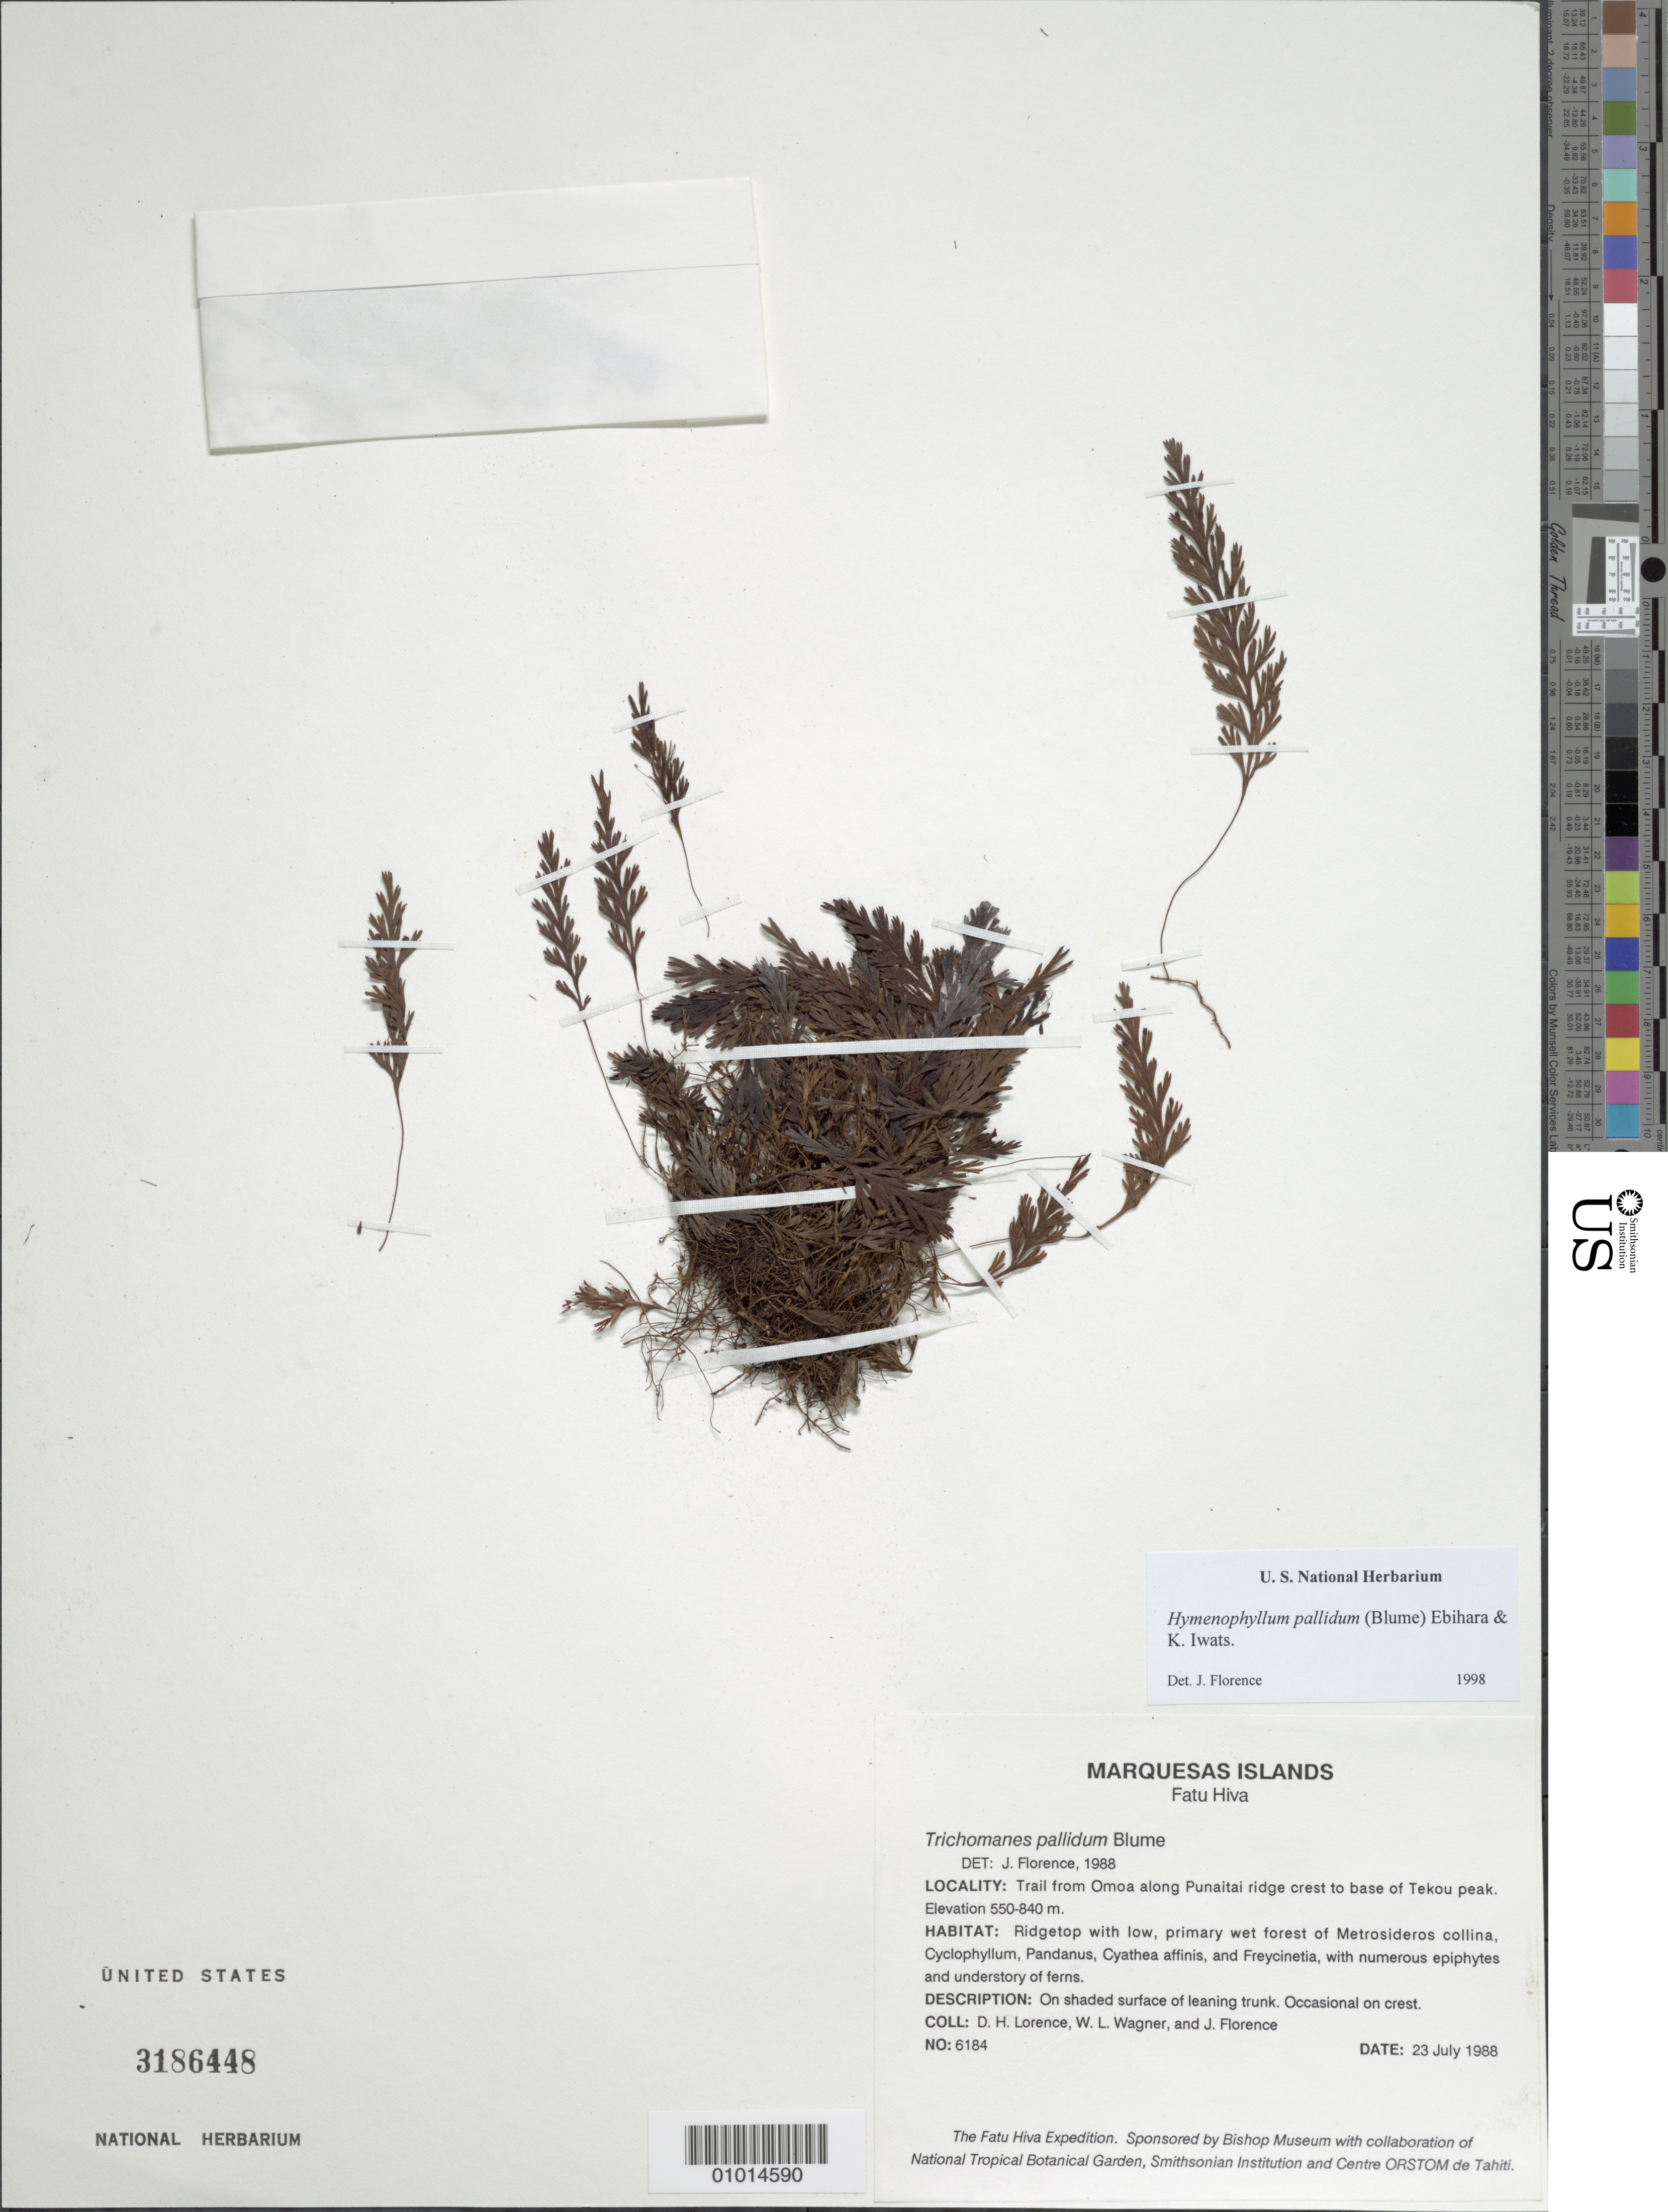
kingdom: Plantae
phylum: Tracheophyta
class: Polypodiopsida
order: Hymenophyllales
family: Hymenophyllaceae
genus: Hymenophyllum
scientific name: Hymenophyllum pallidum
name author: (Blume) Ebihara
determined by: Florence, J.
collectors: D. Lorence, W. L. Wagner & J. Florence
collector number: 6184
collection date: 1988-07-23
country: French Polynesia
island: Fatu Hiva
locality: trail from 'Omo'a along Punaitai ridge crest to base of Tekou peak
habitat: Ridgetop with low, primary wet forest of Metrosideros collina, Cyclophyllum, Pandanus, Cyathea affinis, and Freycinetia, with numerous epiphytes and understory of ferns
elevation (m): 550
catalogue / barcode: US 3186448